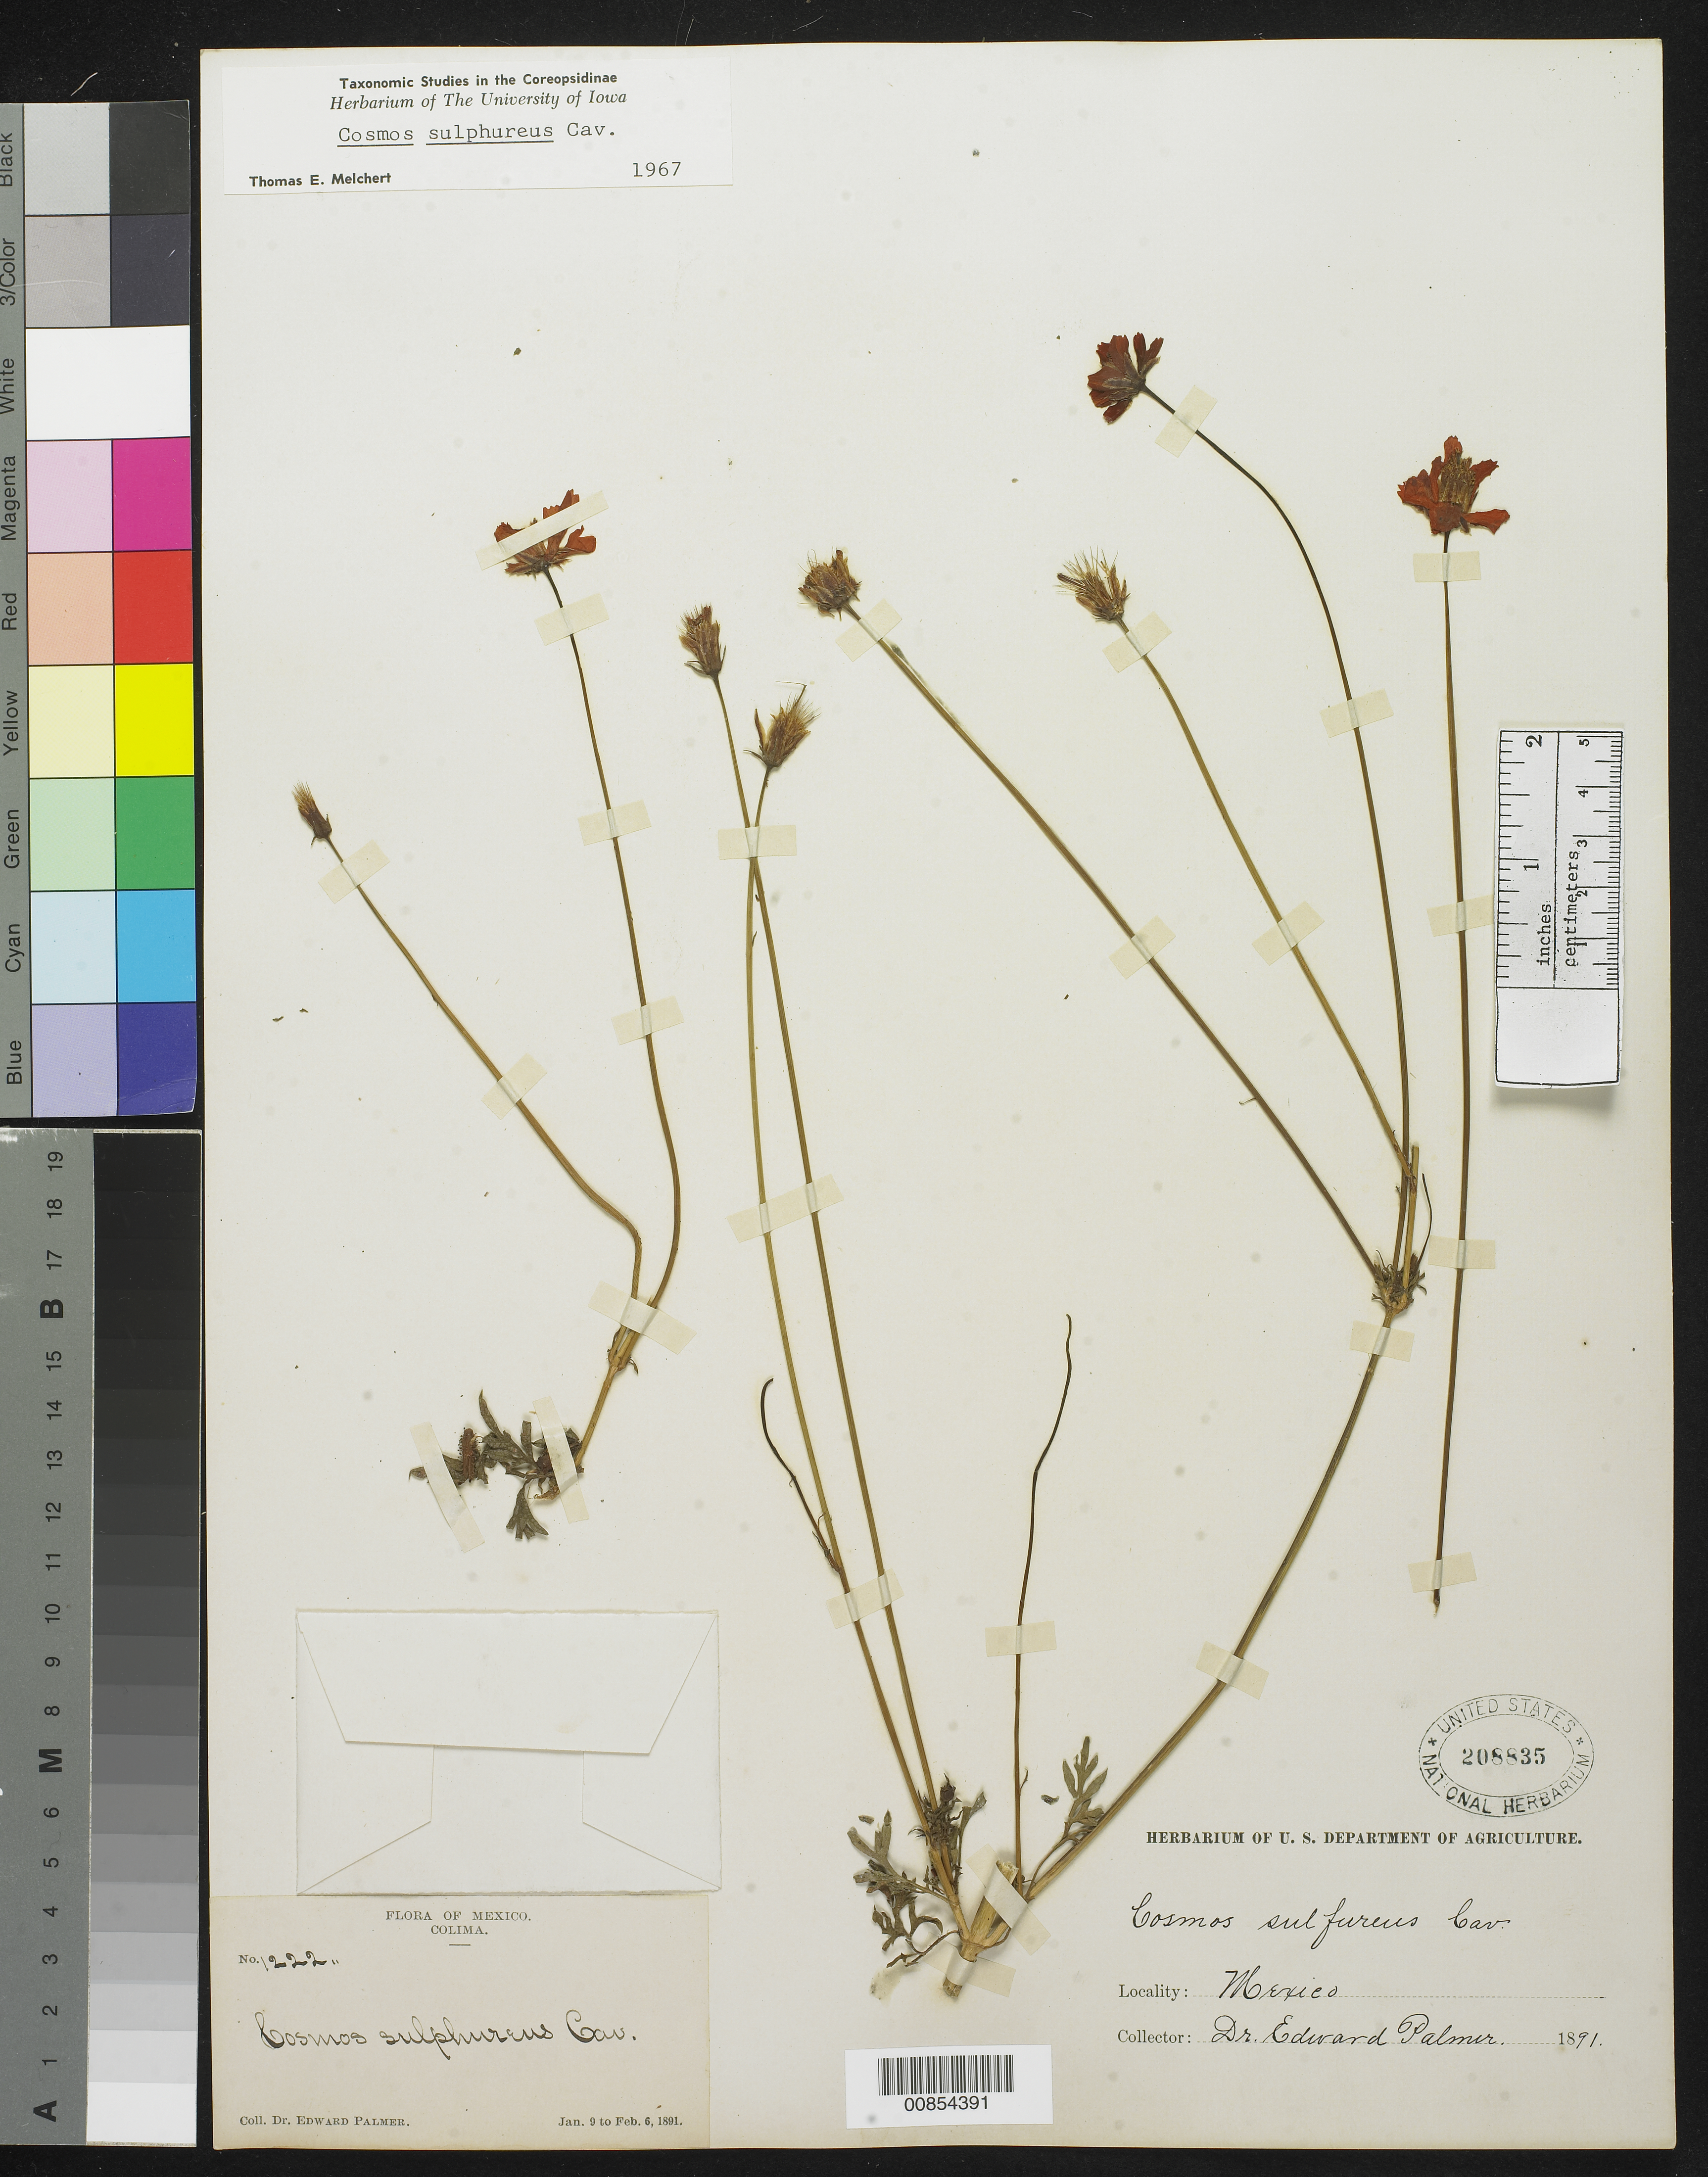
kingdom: Plantae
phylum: Tracheophyta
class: Magnoliopsida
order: Asterales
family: Asteraceae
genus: Cosmos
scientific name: Cosmos sulphureus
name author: Cav.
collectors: E. Palmer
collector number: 1222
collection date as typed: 09 Jan 1891 to 06 Feb 1891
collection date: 1891-01-09/1891-02-06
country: Mexico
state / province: Colima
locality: Colima.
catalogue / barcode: US 208835